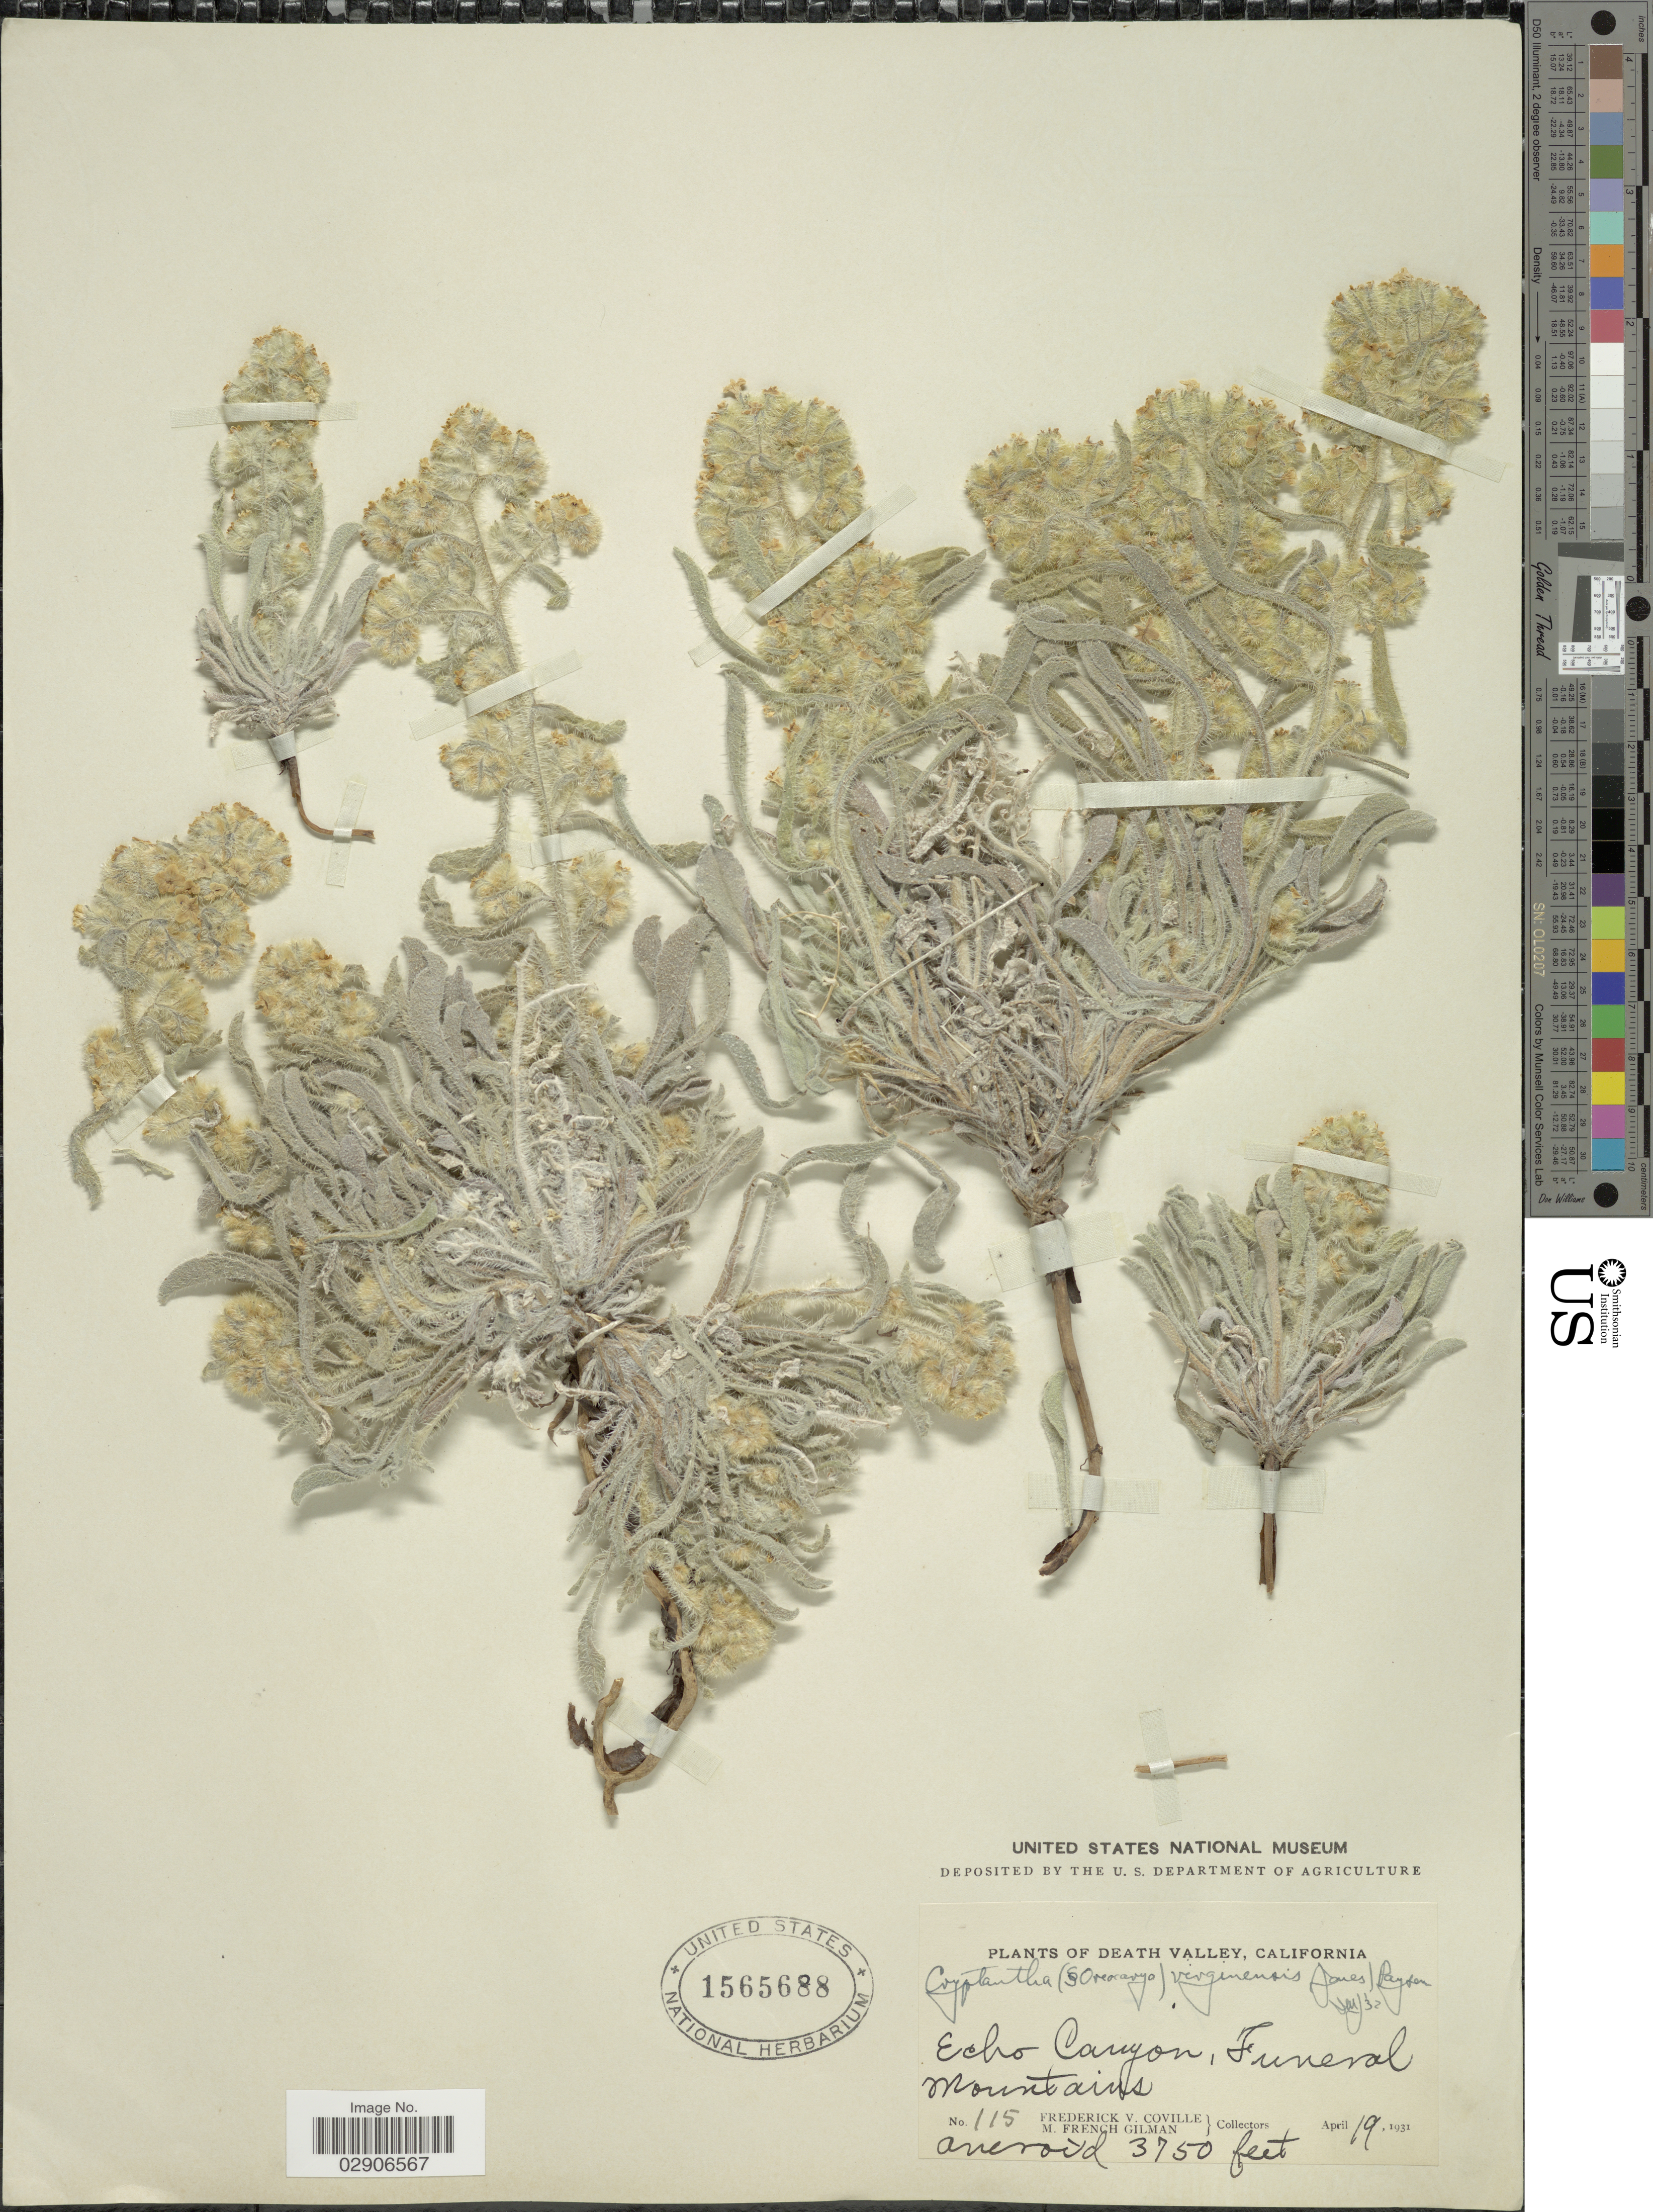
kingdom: Plantae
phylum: Tracheophyta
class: Magnoliopsida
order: Boraginales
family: Boraginaceae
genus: Oreocarya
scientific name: Oreocarya virginensis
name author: (M.E. Jones) J.F. Macbr.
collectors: F. V. Coville & M. F. Gilman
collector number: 115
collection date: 1931-04-19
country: United States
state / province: California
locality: Echo Canyon, Funeral Mountains. Death Valley, California.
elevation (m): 1143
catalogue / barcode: US 1565688